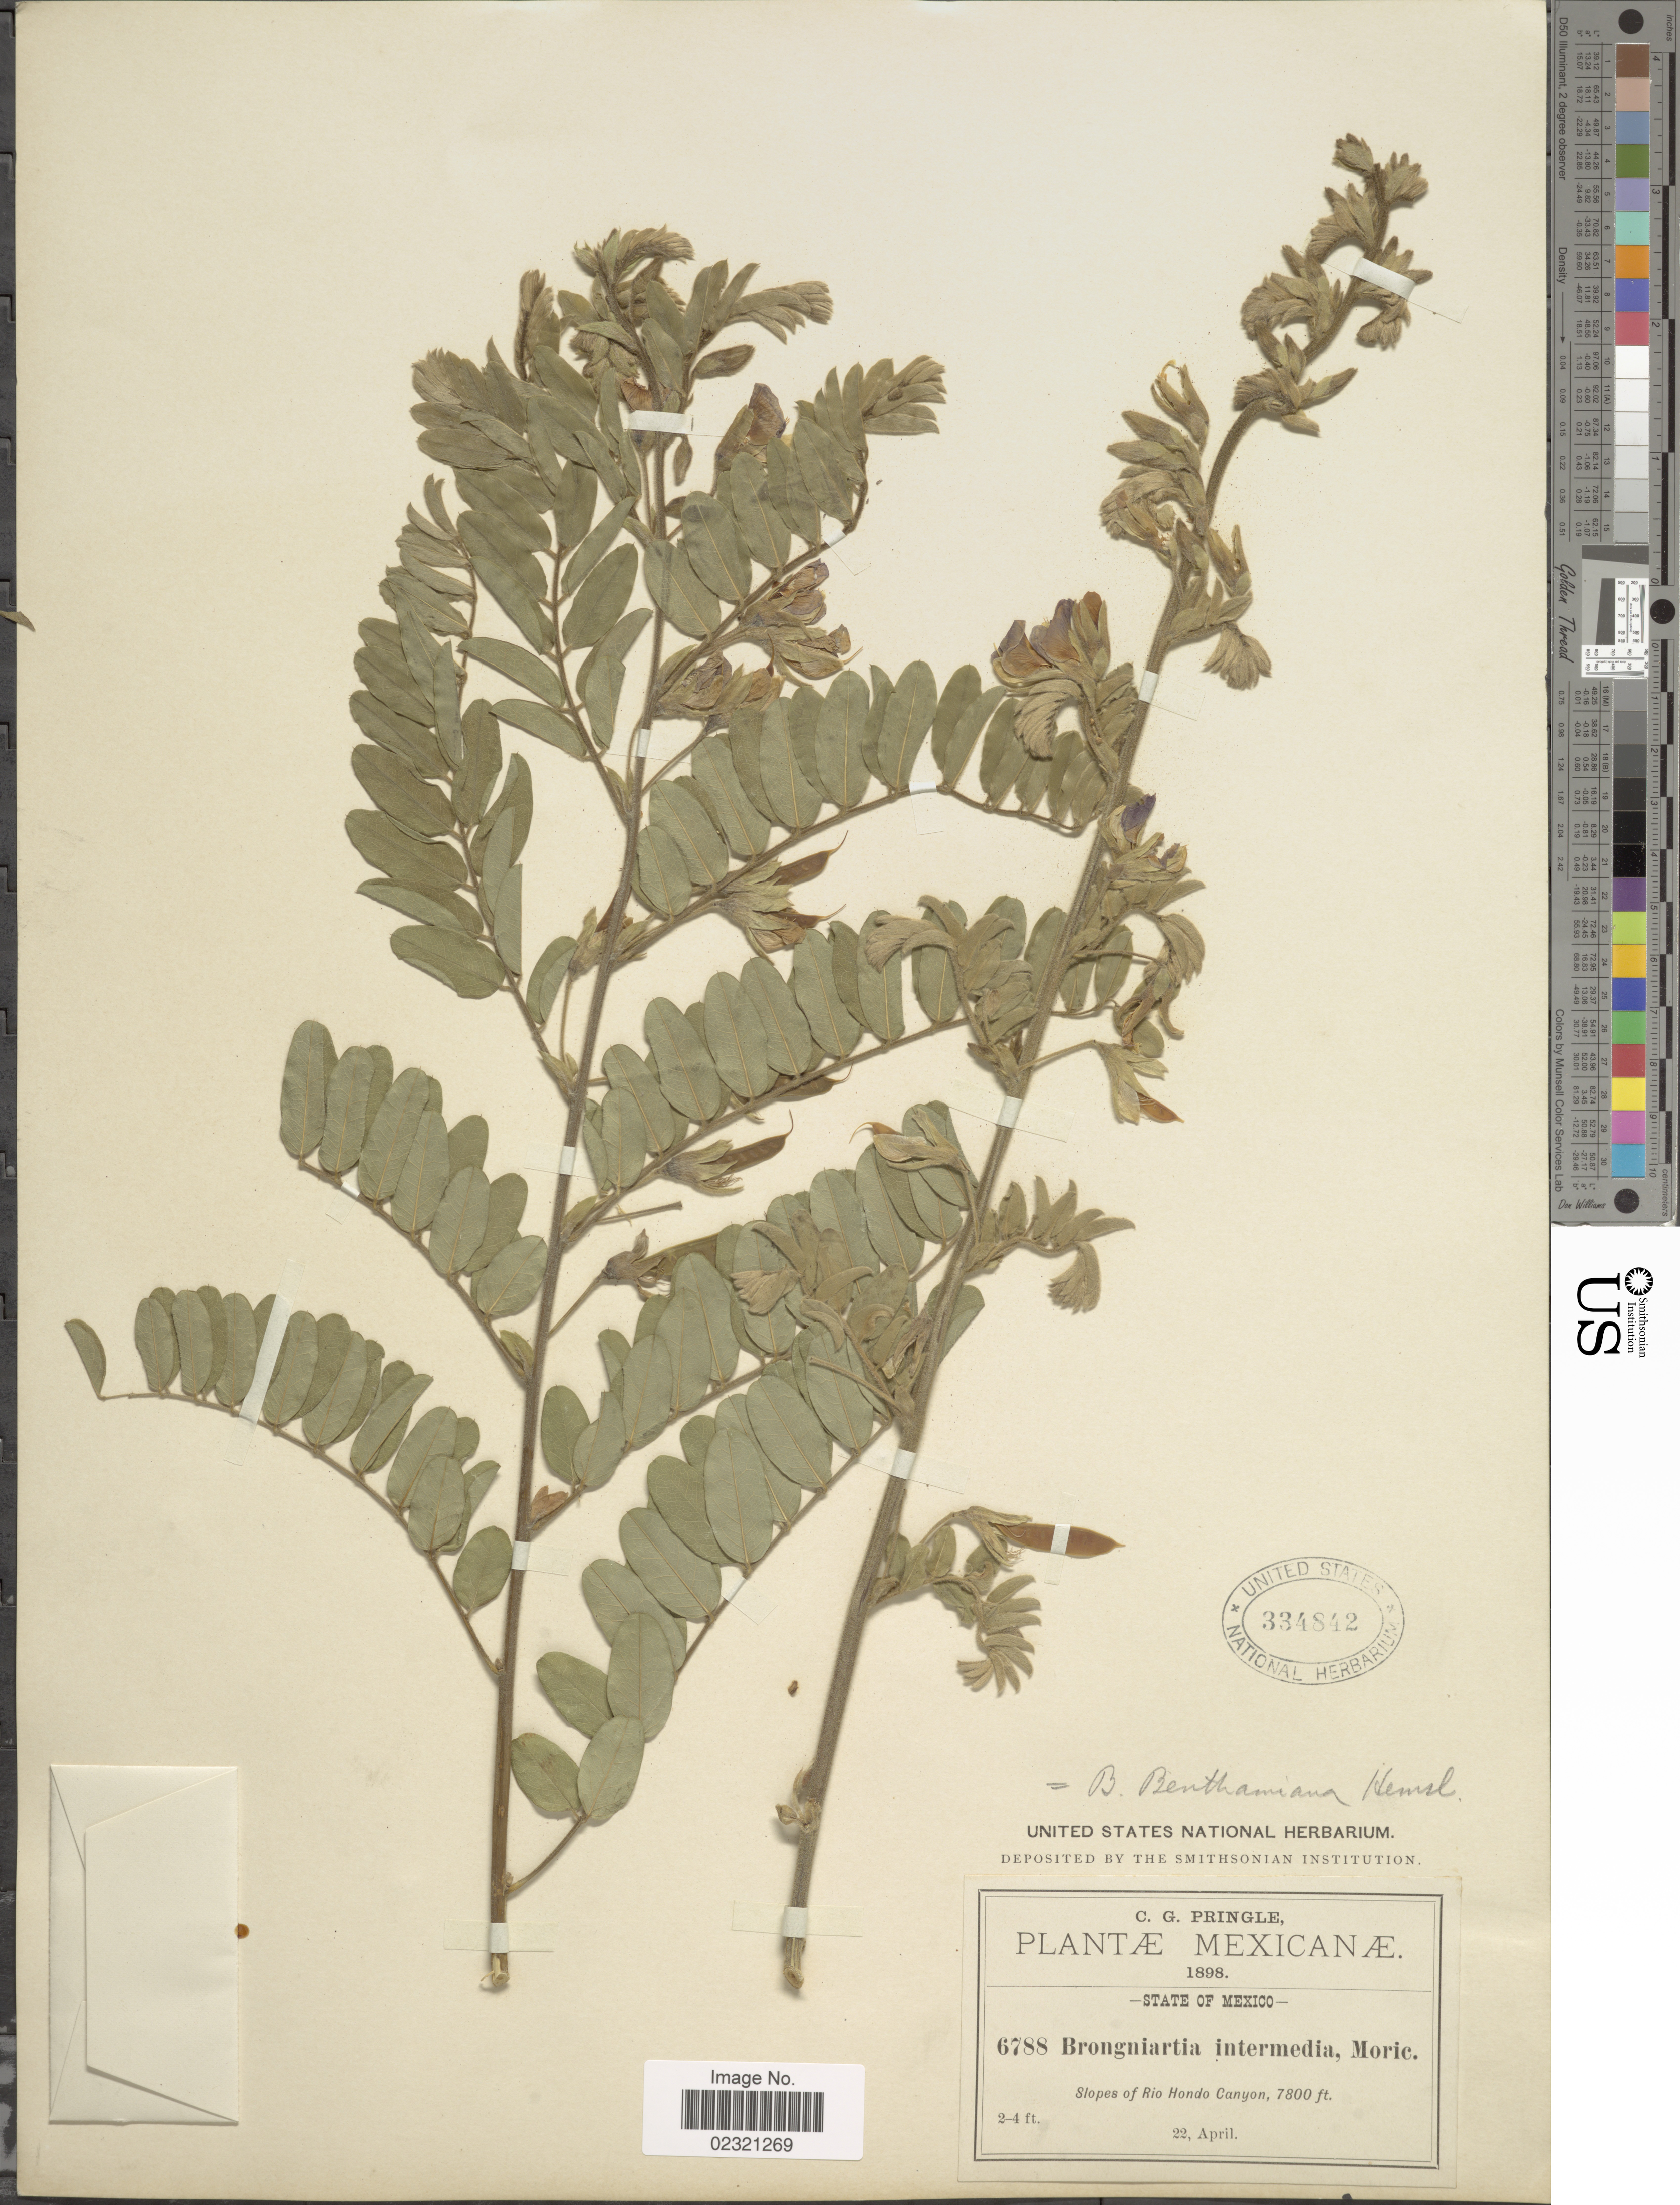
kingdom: Plantae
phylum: Tracheophyta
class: Magnoliopsida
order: Fabales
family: Fabaceae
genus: Brongniartia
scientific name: Brongniartia benthamiana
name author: Hemsl.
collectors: C. G. Pringle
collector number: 6788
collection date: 1898-04-22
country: Mexico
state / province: México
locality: Slopes of Rio Hondo Canyon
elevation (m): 2377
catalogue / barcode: US 334842